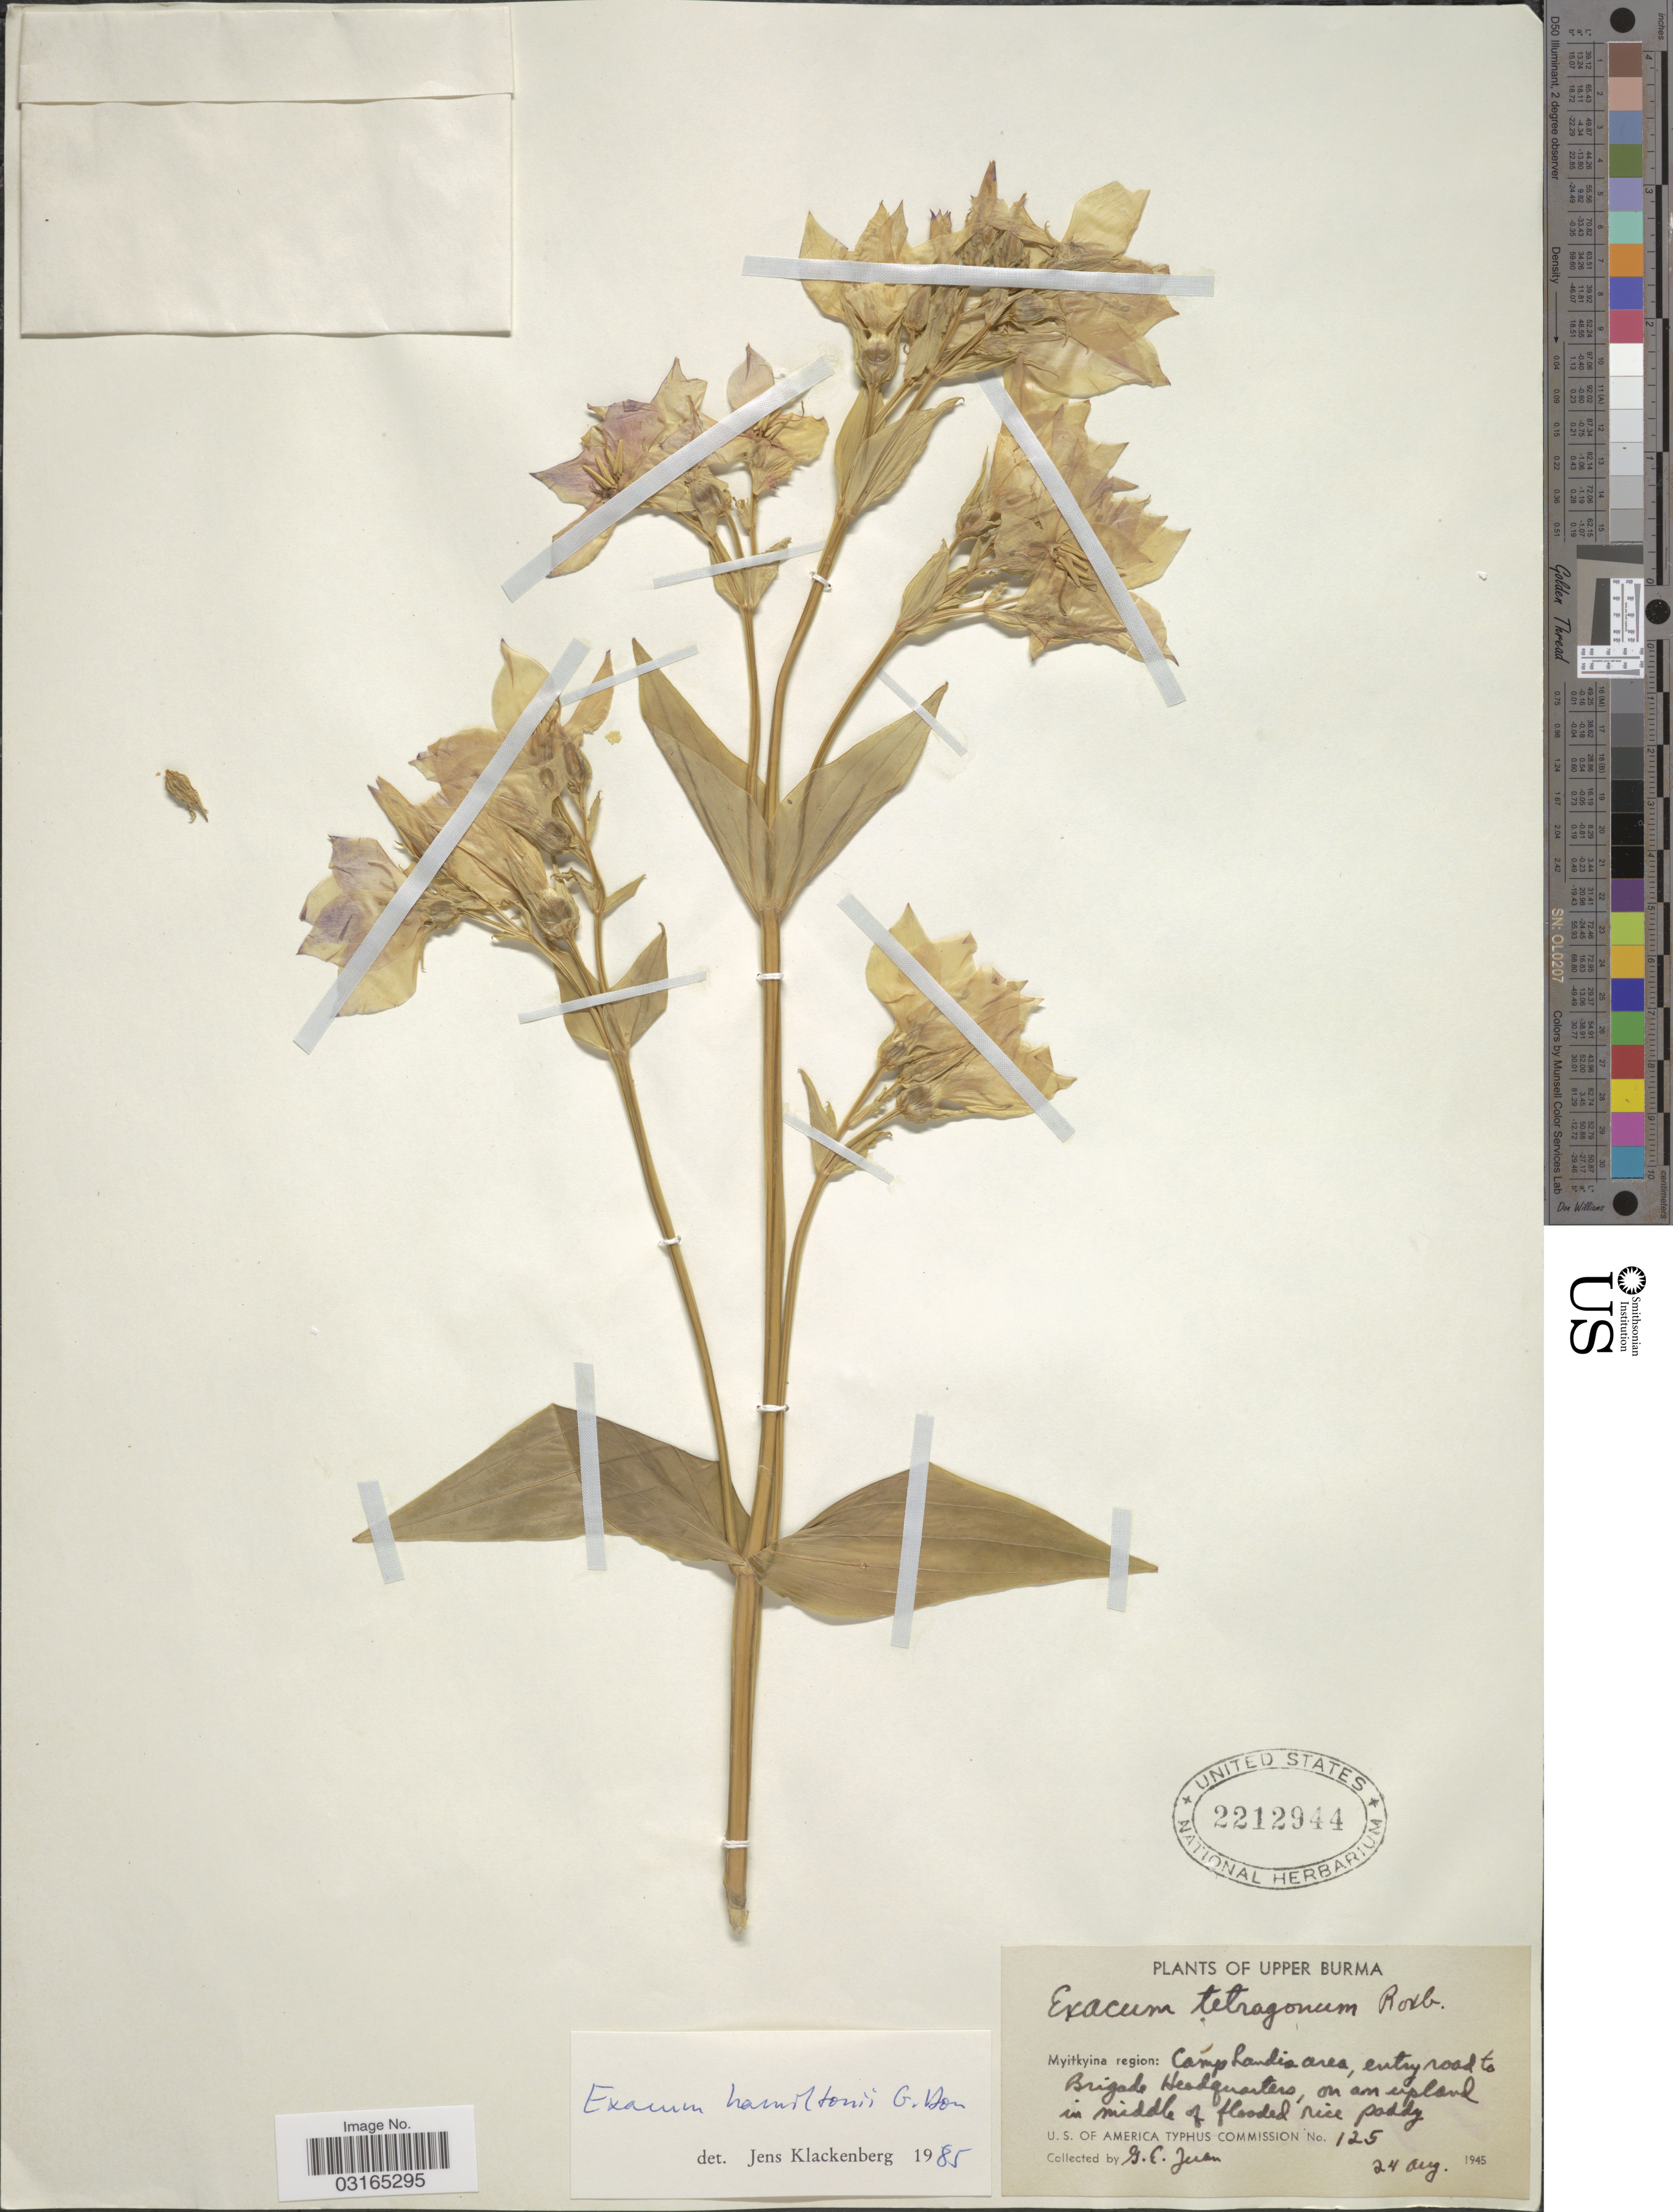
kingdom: Plantae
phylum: Tracheophyta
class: Magnoliopsida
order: Gentianales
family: Gentianaceae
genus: Exacum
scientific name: Exacum hamiltonii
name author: G. Don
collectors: G. Juan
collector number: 125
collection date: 1945-08-24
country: Myanmar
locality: Upper Burma. Myitkyina region: Camp Landis area, entry road to Brigade Headquarters, on an upland in middle of flooded rice paddy.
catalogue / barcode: US 2212944